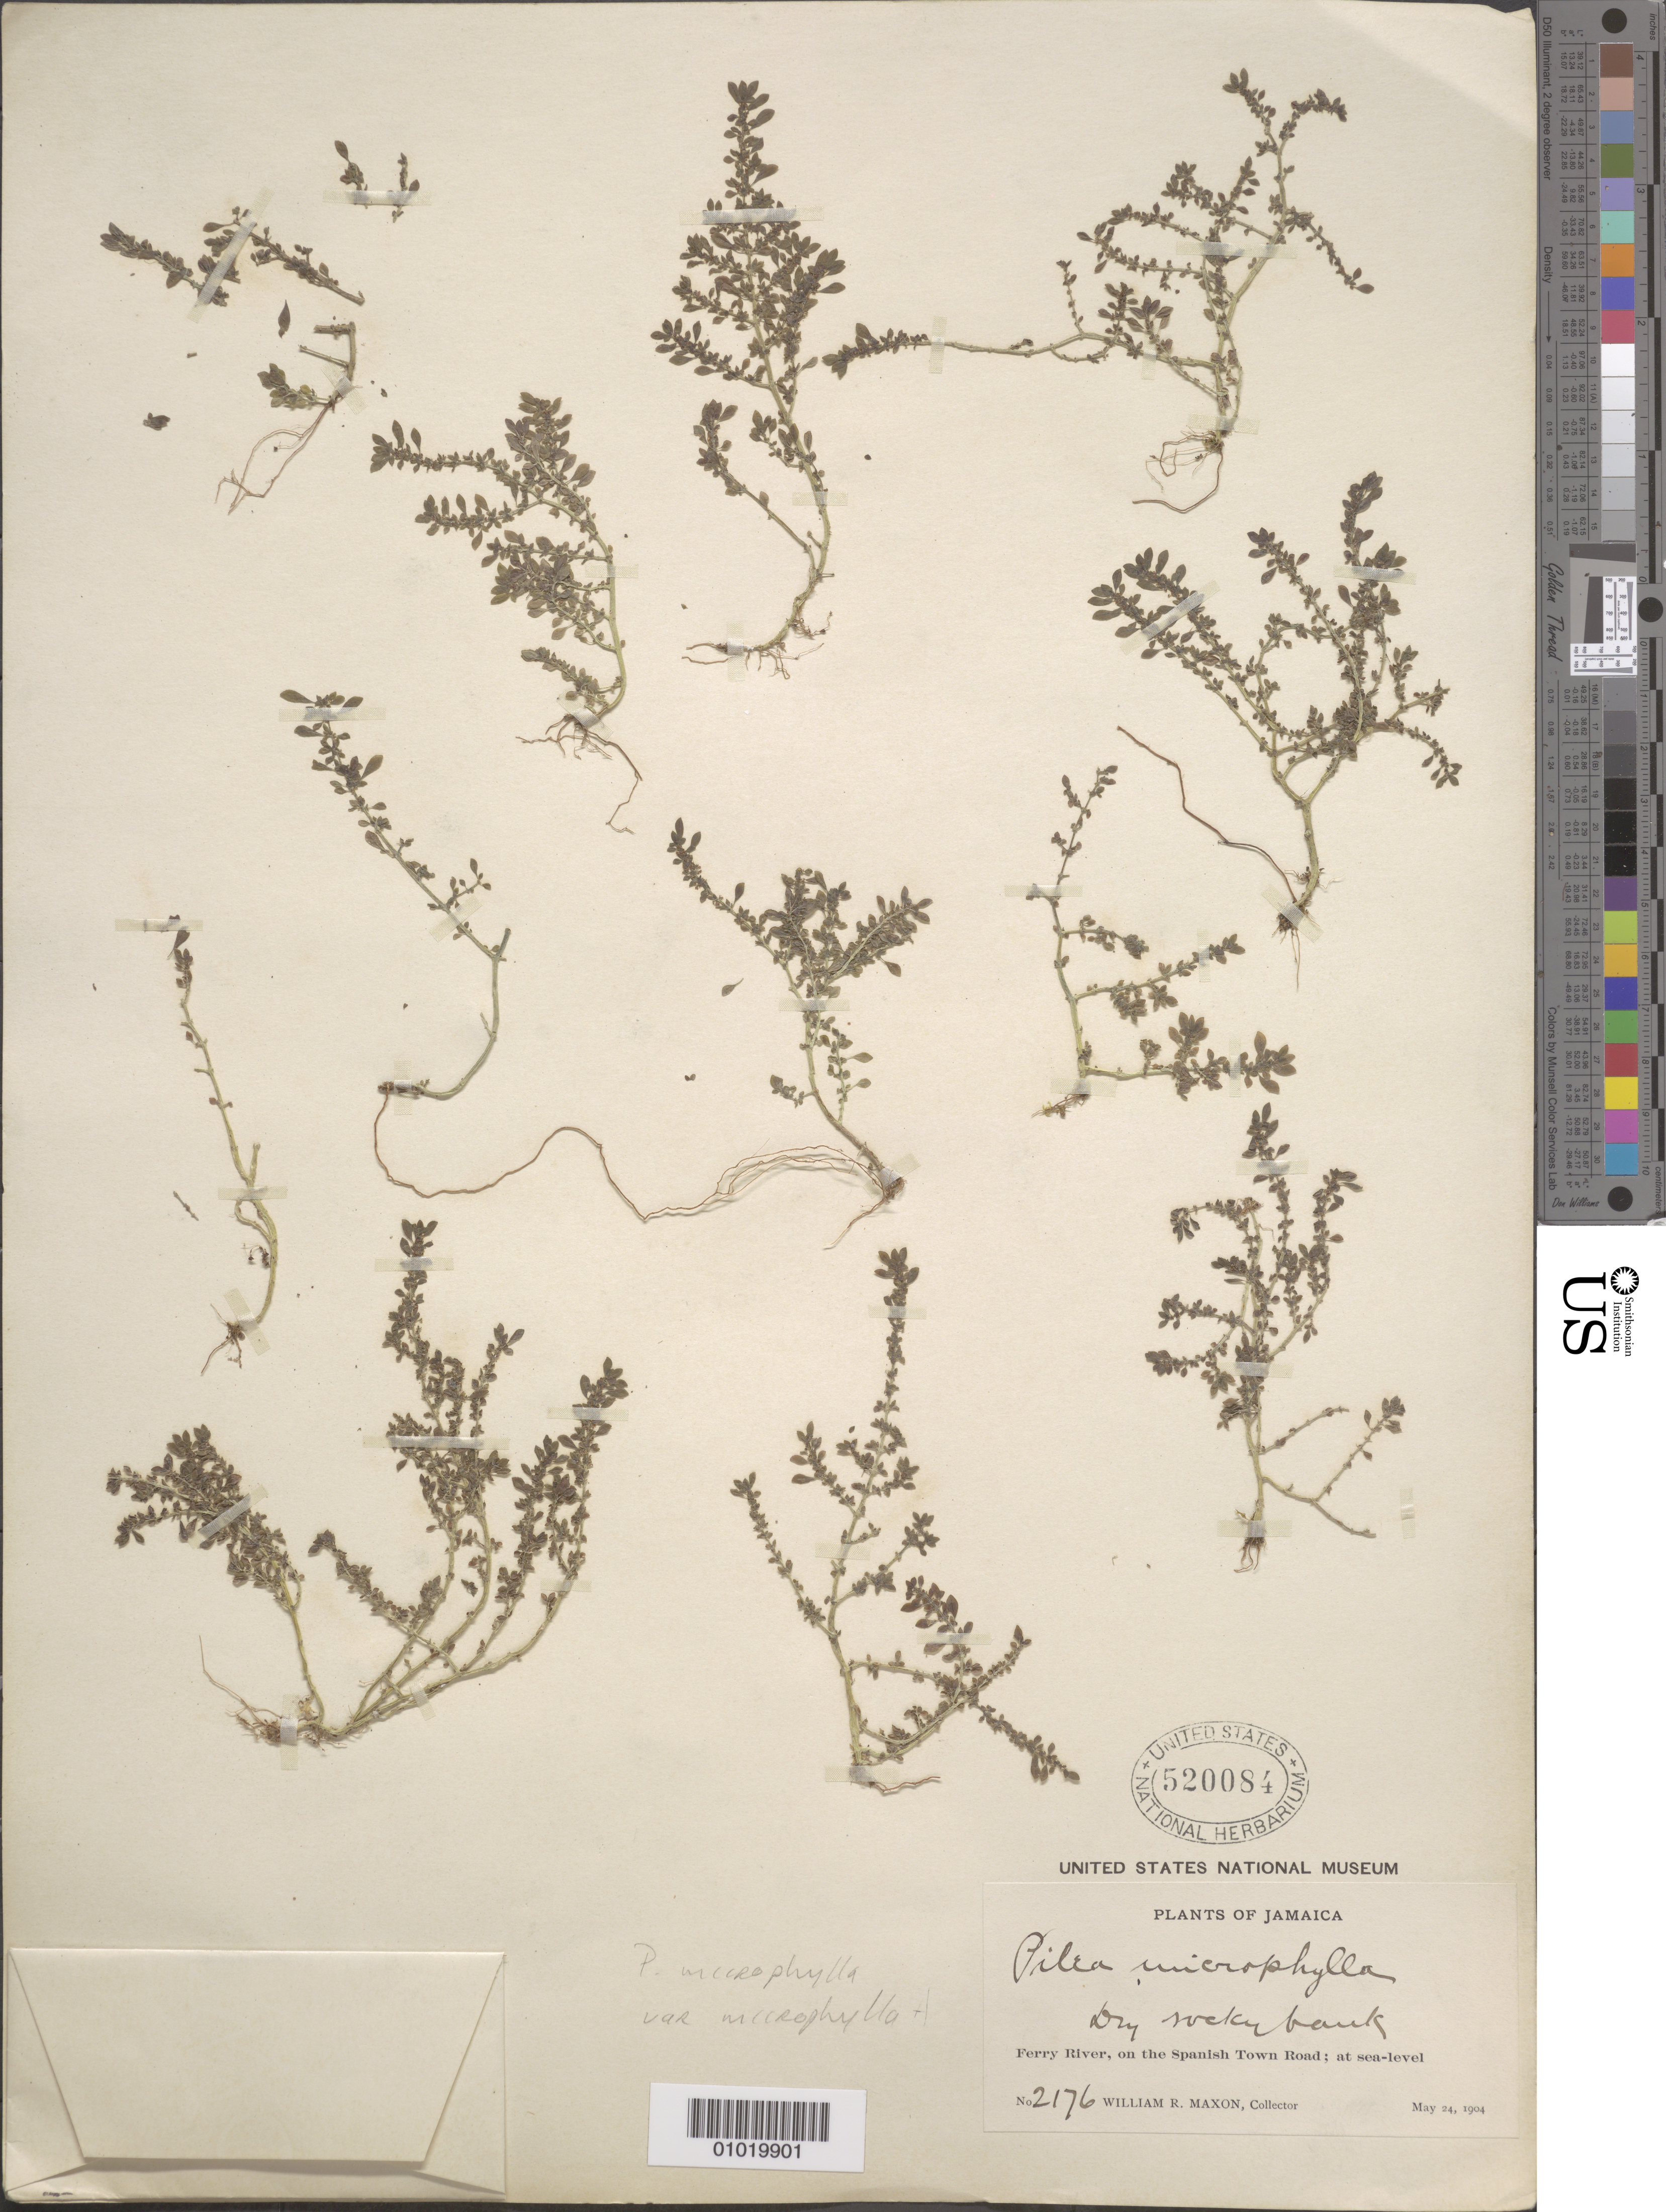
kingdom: Plantae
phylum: Tracheophyta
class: Magnoliopsida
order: Rosales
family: Urticaceae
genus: Pilea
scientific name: Pilea microphylla var. microphylla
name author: (L.) Liebm.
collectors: W. R. Maxon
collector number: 2176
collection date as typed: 24 May 1904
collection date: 1904-05-24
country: Jamaica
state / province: Saint Catherine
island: Jamaica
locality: Ferry River, on the Spanish Town Road; at sea level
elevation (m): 0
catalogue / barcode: US 520084